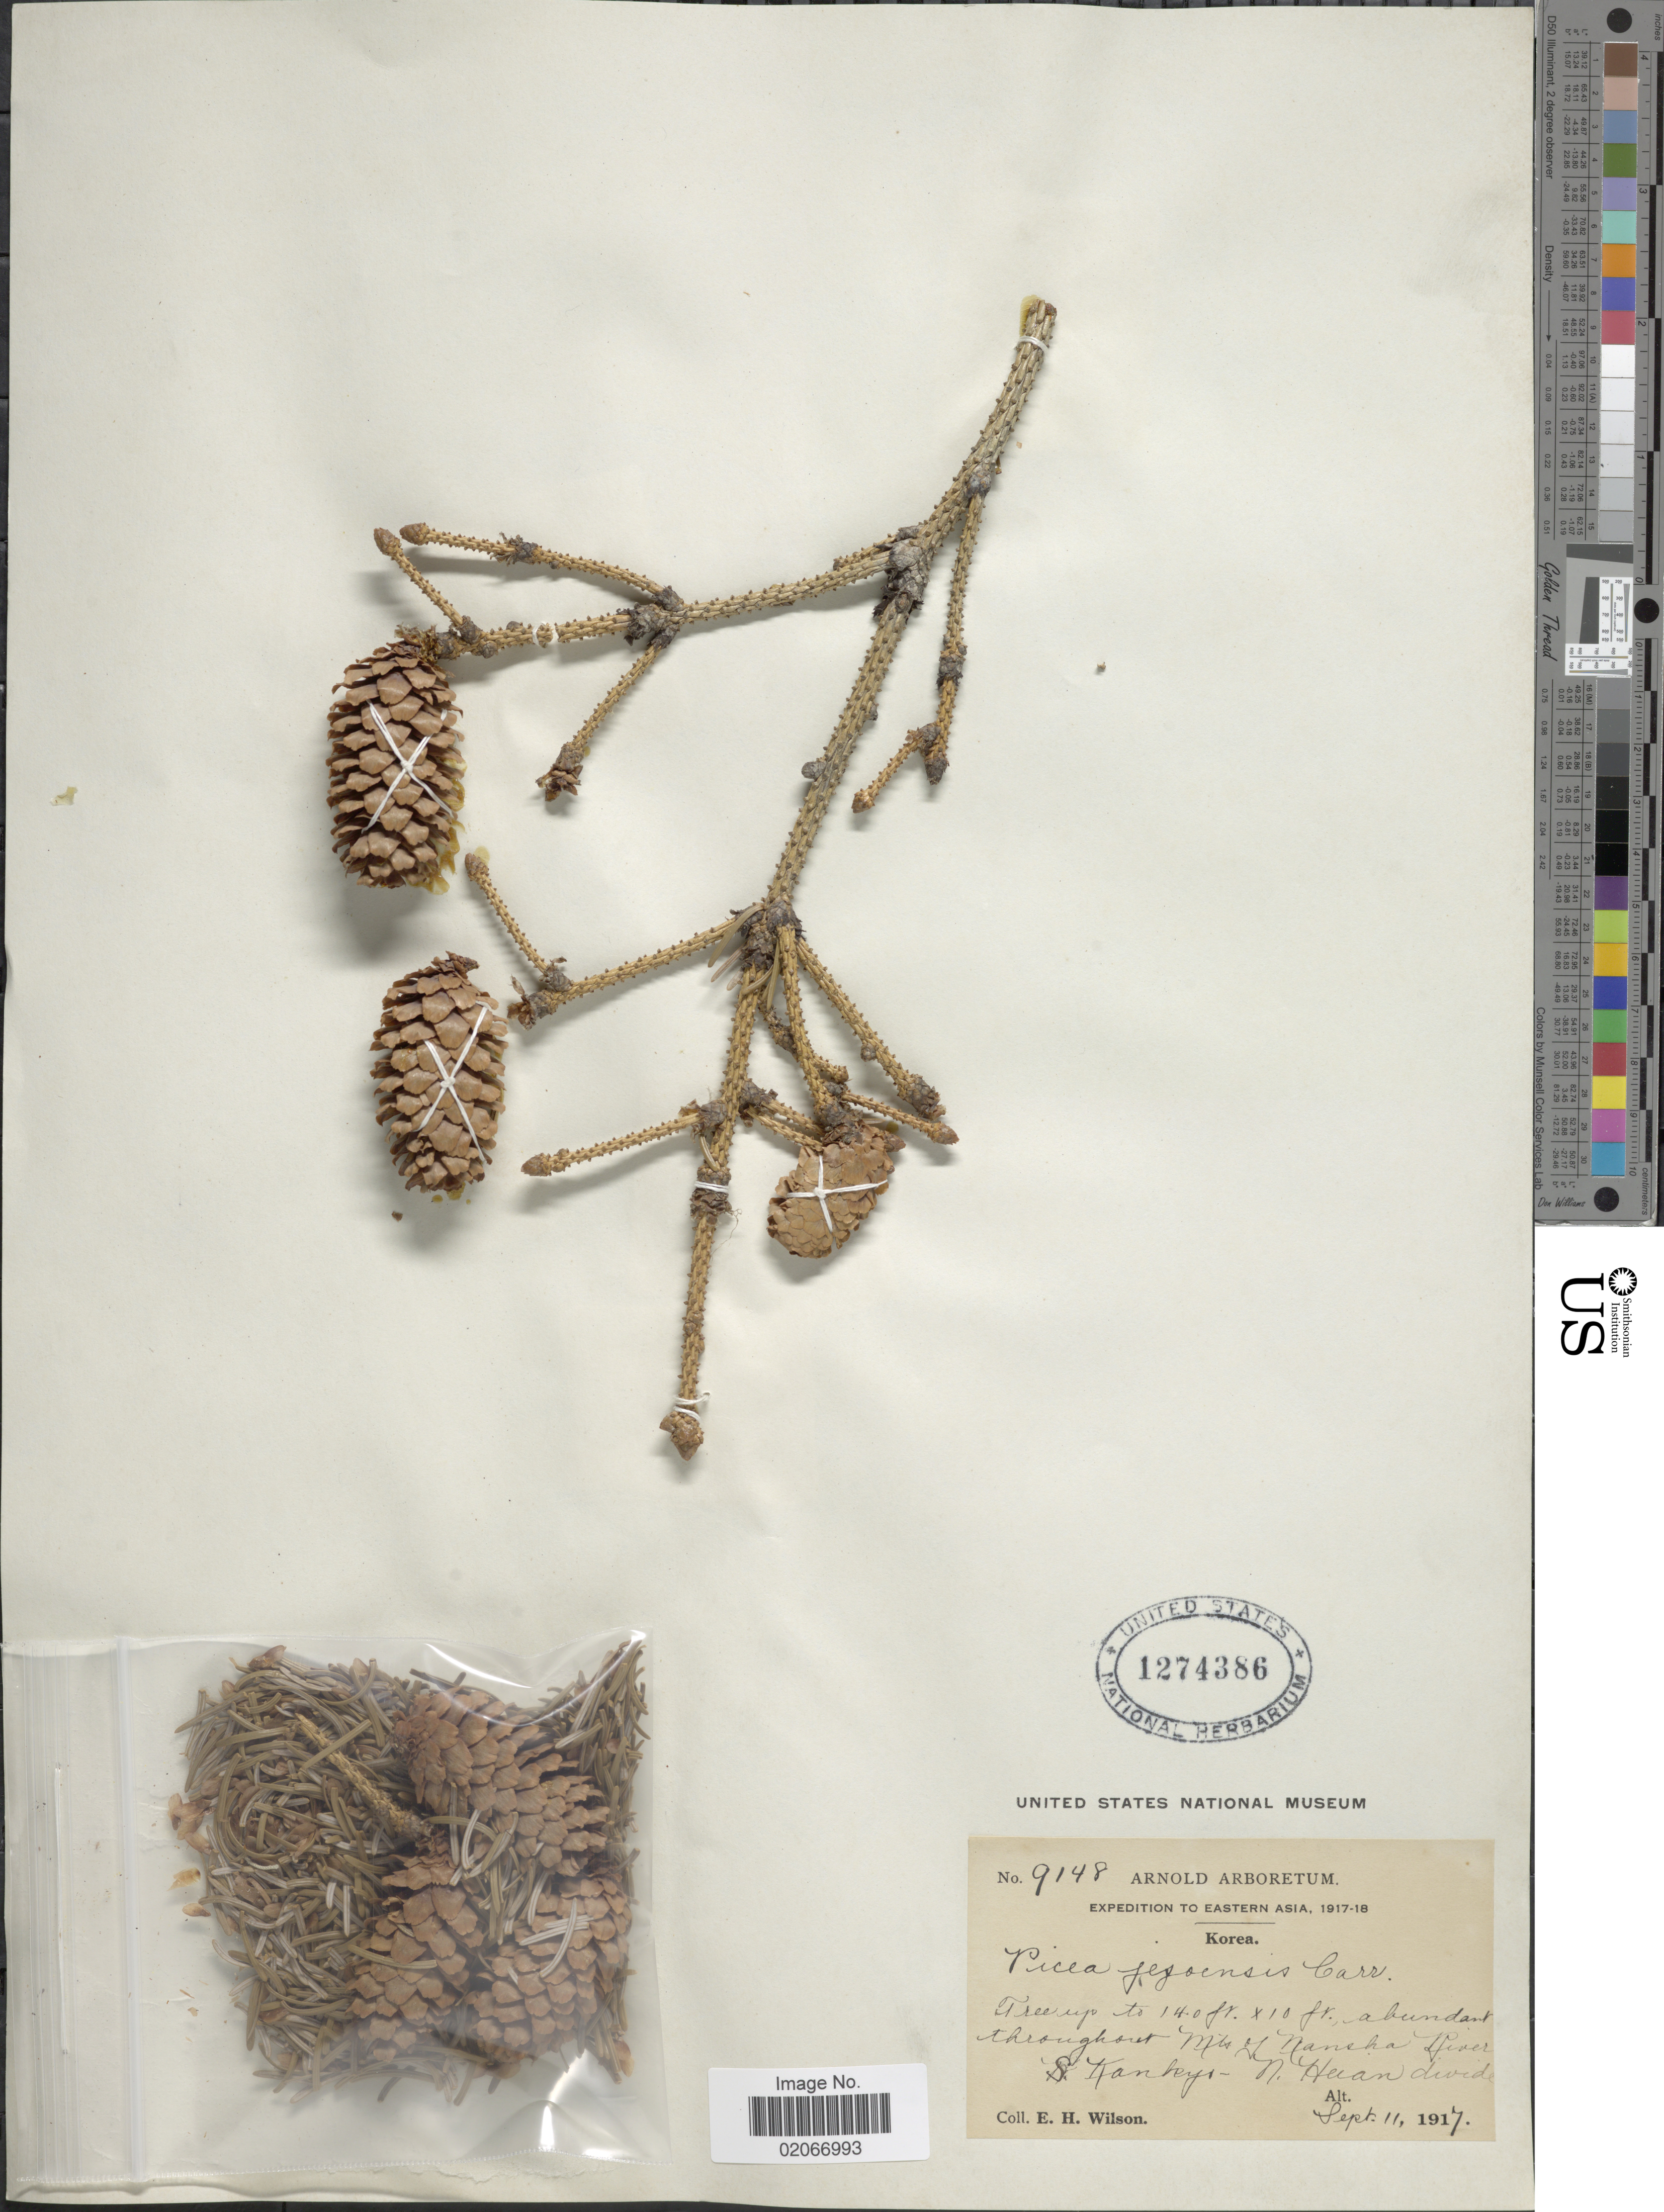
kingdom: Plantae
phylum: Tracheophyta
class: Pinopsida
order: Pinales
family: Pinaceae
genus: Picea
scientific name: Picea jezoensis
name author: (Siebold & Zucc.) Carrière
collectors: E. Wilson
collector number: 9148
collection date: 1917-09-11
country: North Korea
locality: Mts of Nansha River, S. Kankyo- N. Heian divide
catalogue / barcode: US 1274386